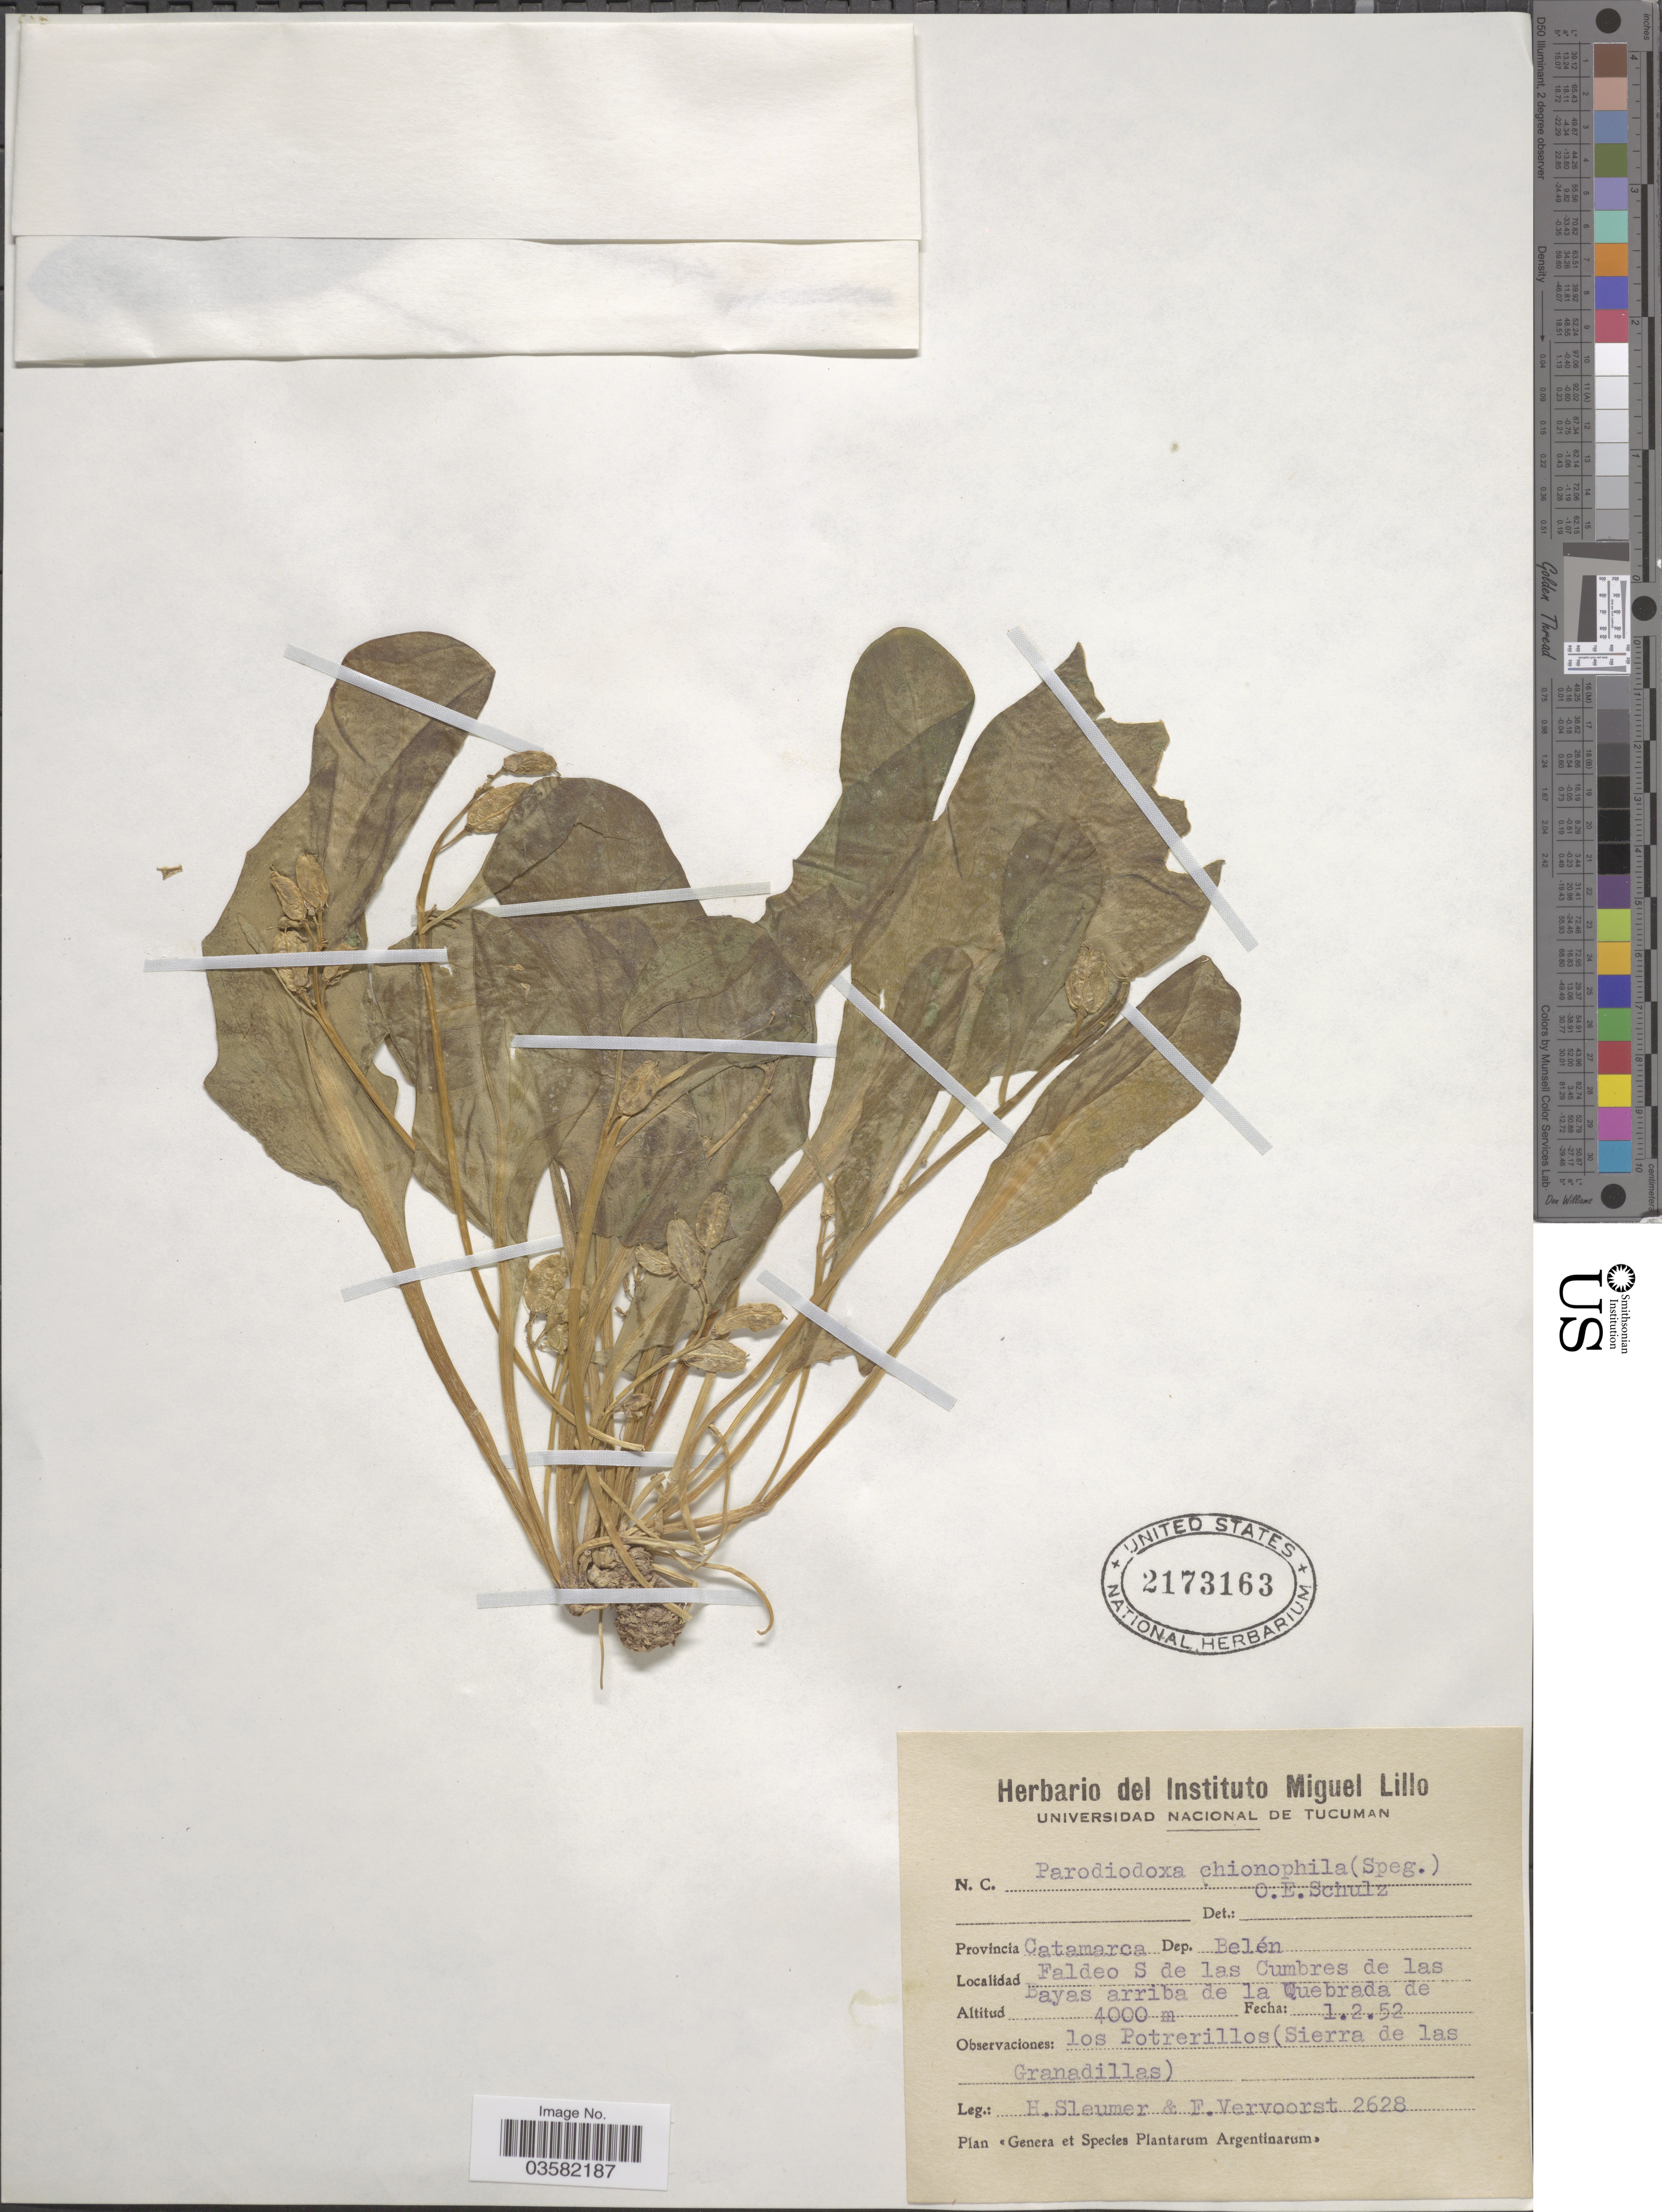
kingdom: Plantae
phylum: Tracheophyta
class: Magnoliopsida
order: Brassicales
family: Brassicaceae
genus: Parodiodoxa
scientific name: Parodiodoxa chionophila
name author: (Speg.) O.E. Schulz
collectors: H. O. Sleumer & F. Vervoorst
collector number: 2628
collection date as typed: Transcribed d/m/y: 1/2/52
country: Argentina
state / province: Catamarca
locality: Dep. Belén. Faldeo S de las Cumbres de las Bayas arriba de la Quebrada de los Potrerillos (Sierra de las Granadillas).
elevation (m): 4000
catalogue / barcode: US 2173163